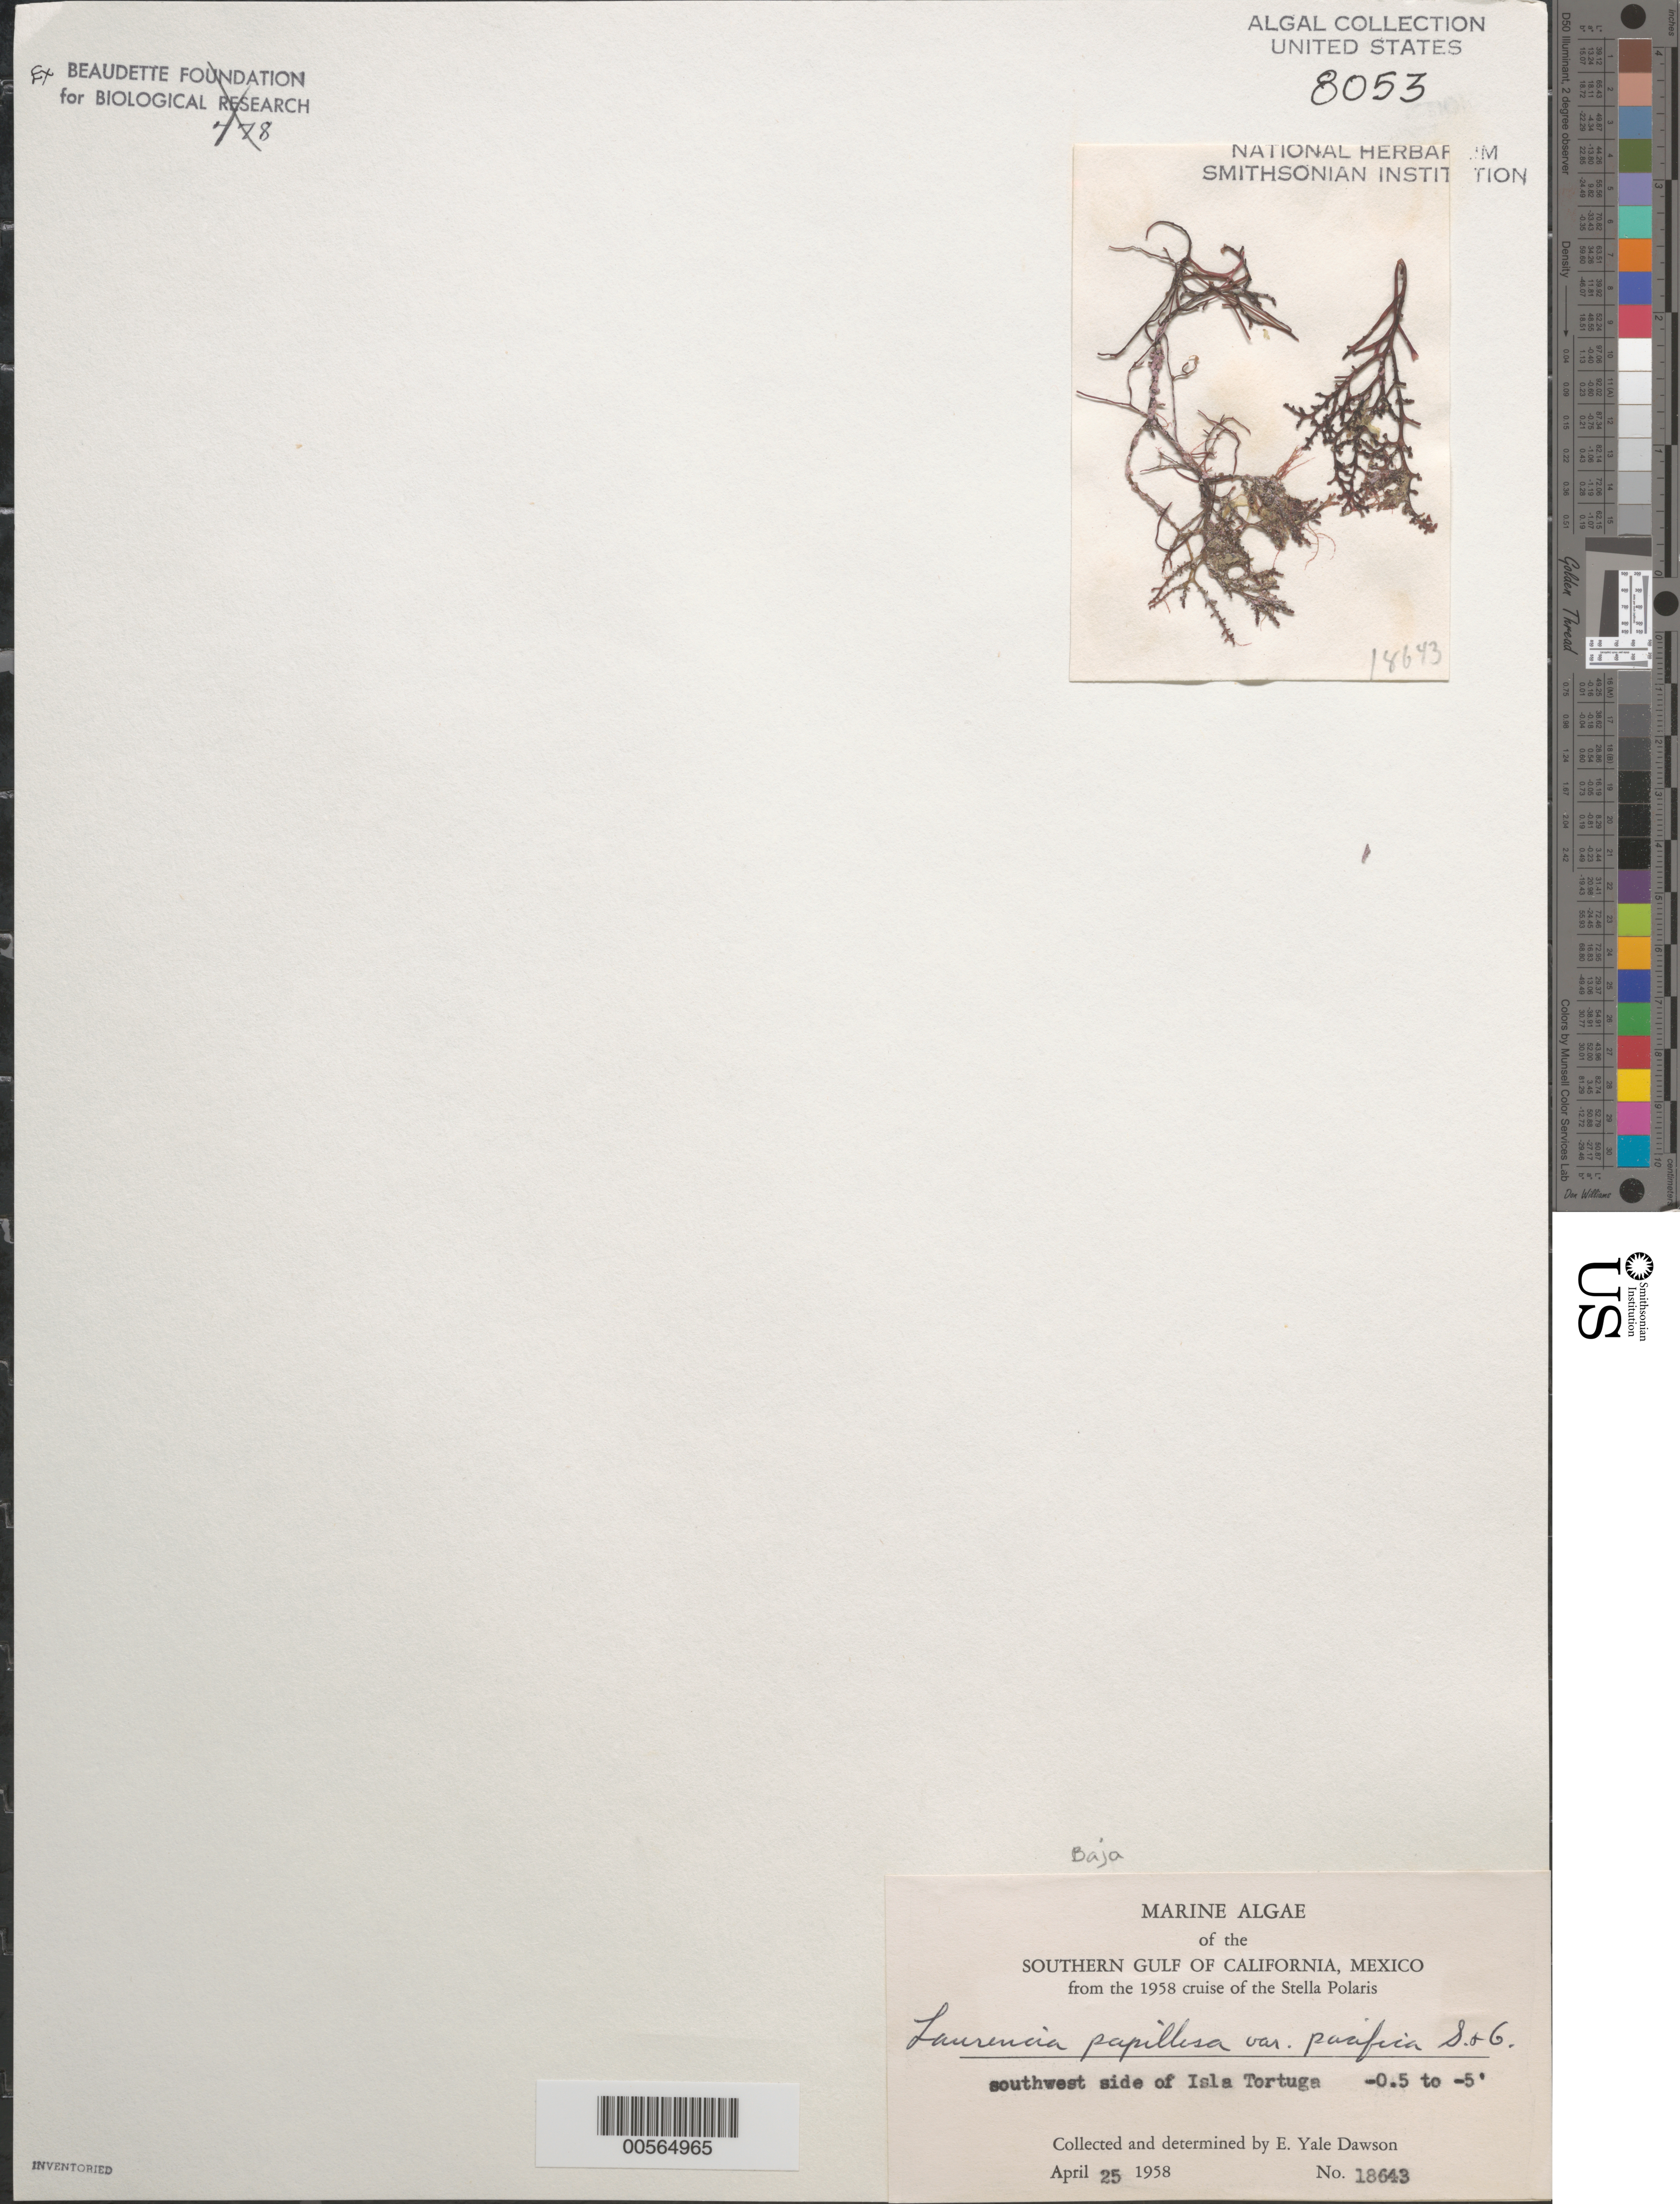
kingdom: Plantae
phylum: Rhodophyta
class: Florideophyceae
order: Ceramiales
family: Rhodomelaceae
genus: Palisada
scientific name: Palisada perforata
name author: (Bory) K.W. Nam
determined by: Algae name updating Project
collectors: E. Y. Dawson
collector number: EYD 18643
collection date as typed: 25 Apr 1958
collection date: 1958-04-25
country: Mexico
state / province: Baja California Sur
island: Isla Tortuga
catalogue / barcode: US 8053